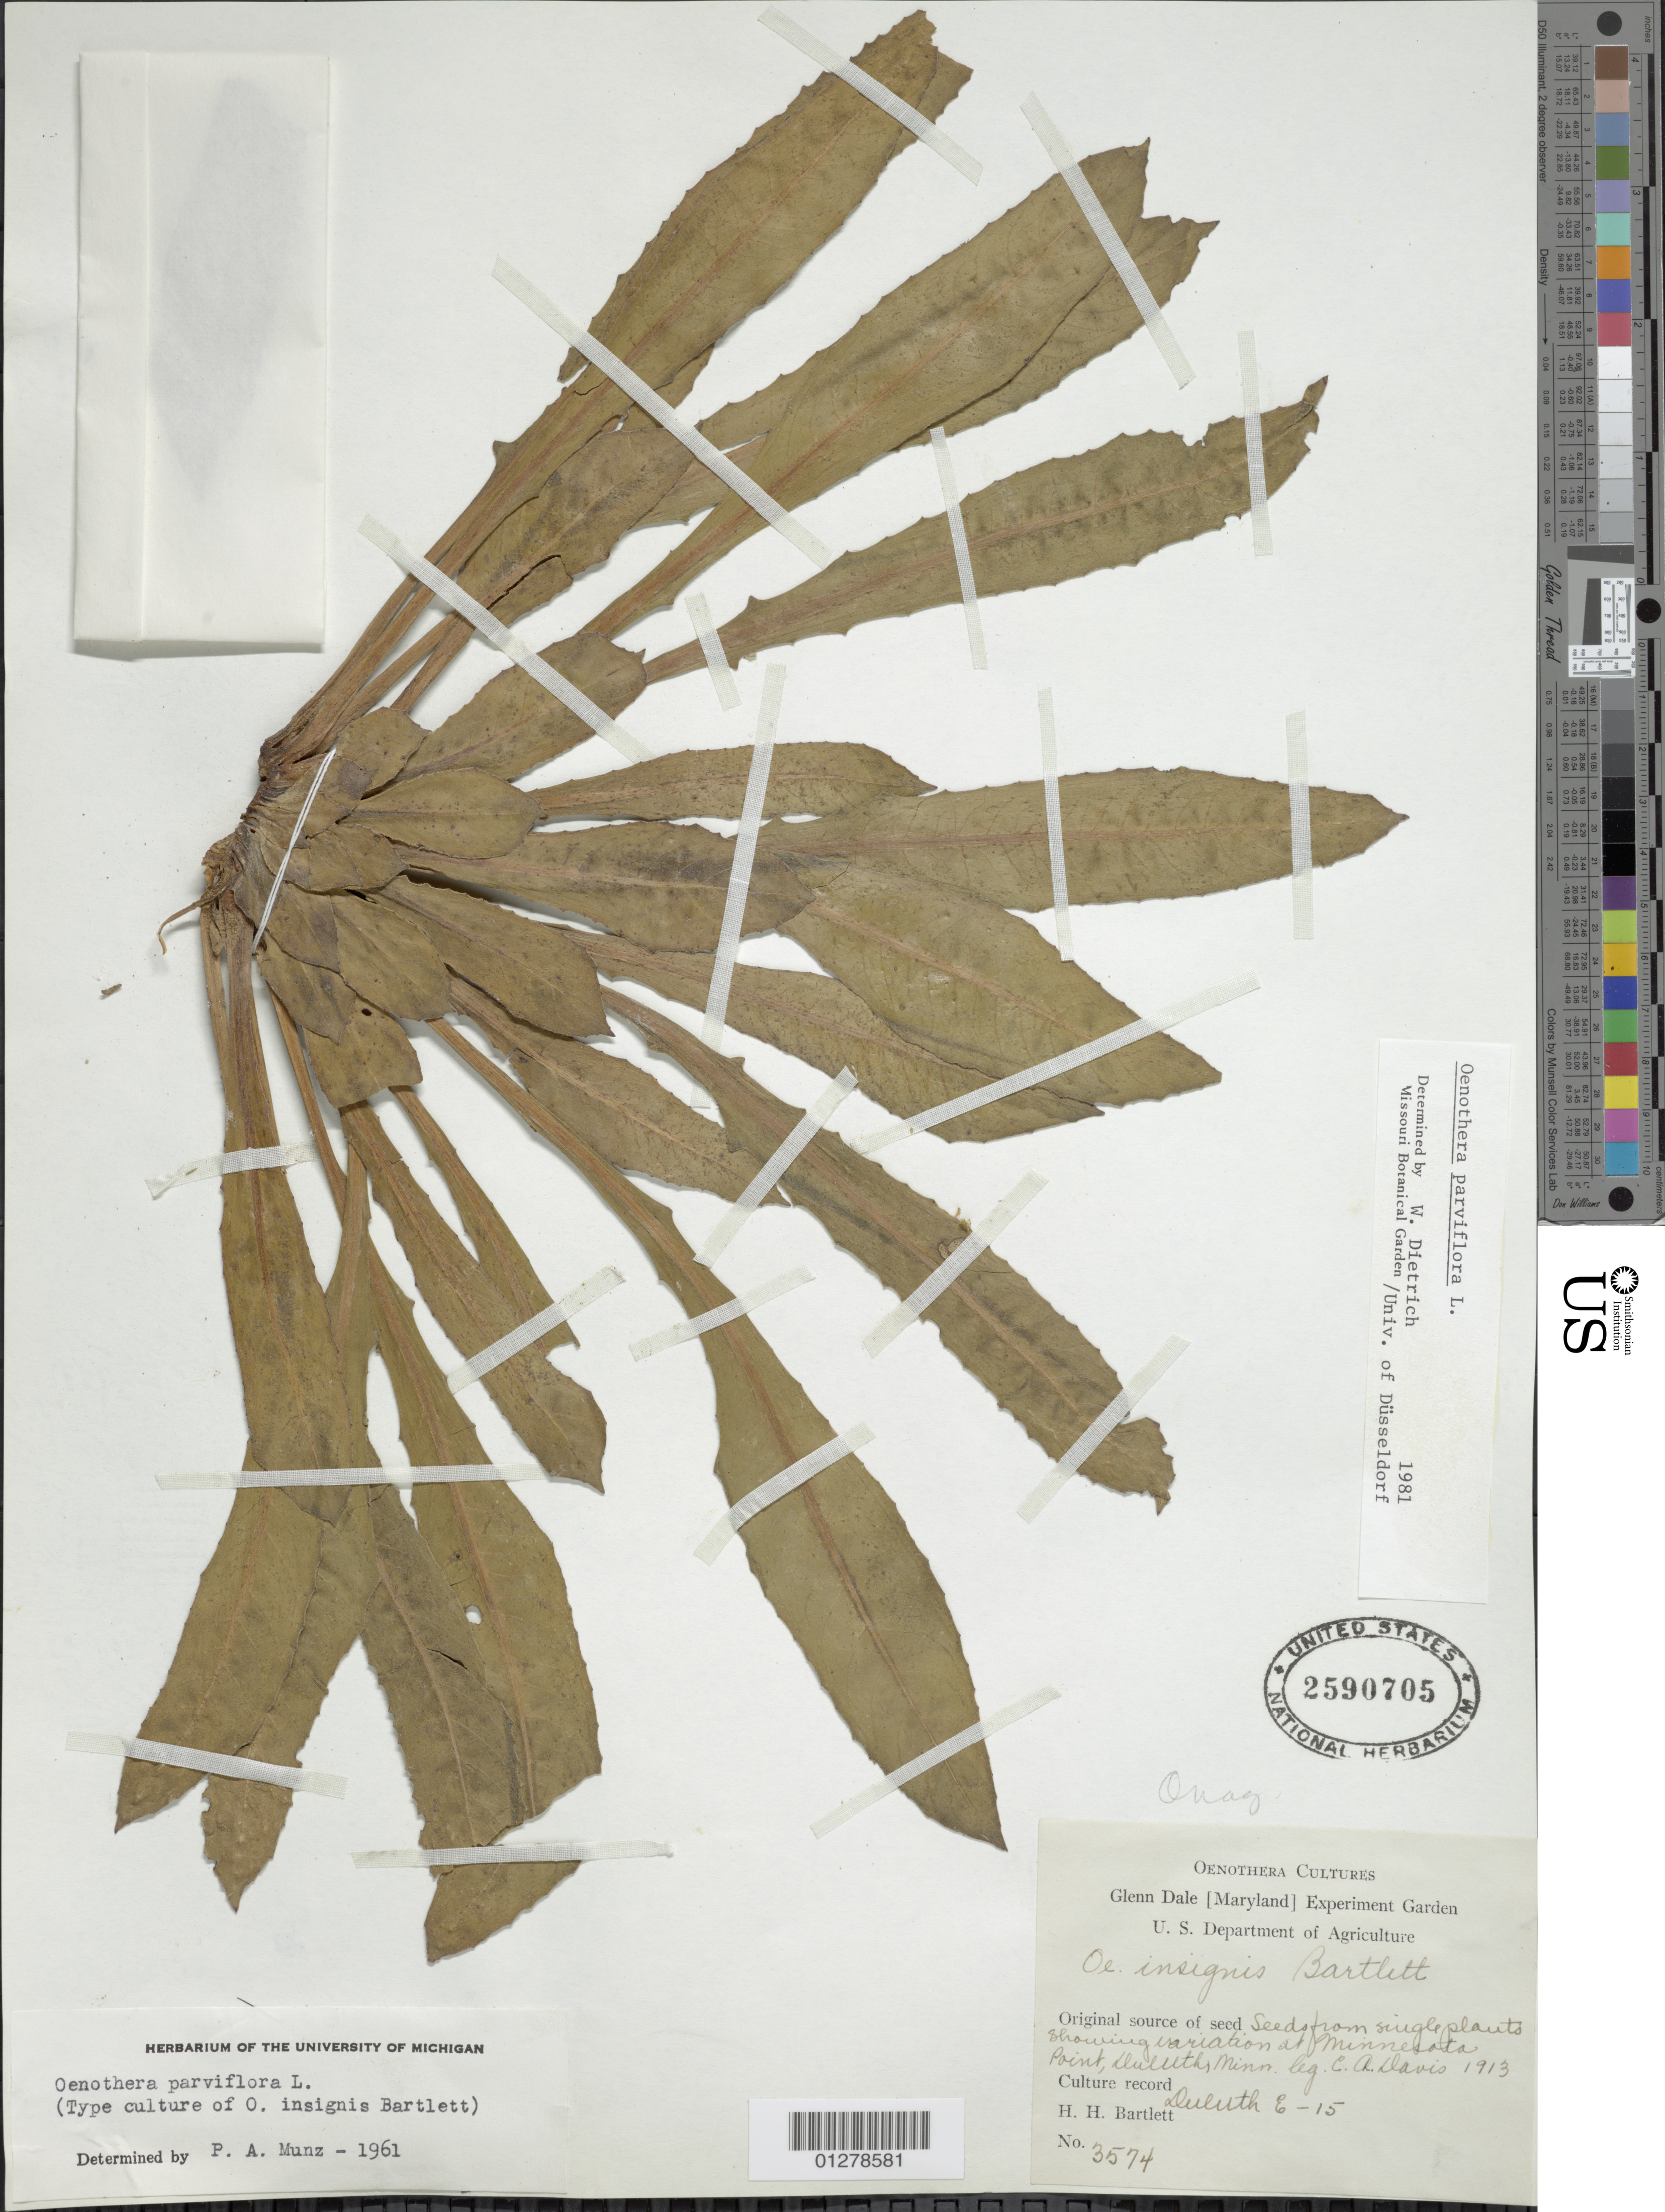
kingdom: Plantae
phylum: Tracheophyta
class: Magnoliopsida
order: Myrtales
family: Onagraceae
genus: Oenothera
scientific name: Oenothera parviflora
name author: L.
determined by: Munz, Philip A.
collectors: H. H. Bartlett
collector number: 3574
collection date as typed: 1913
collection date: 1913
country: United States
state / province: Maryland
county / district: Prince George's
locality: Glen Dale [Maryland] Experiment Garden, US Department of Agriculture.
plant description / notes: Seeds from Minnesota Point, Duluth, Minn., collector C. A. Davis, 1913. Culture record E-15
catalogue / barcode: US 2590705